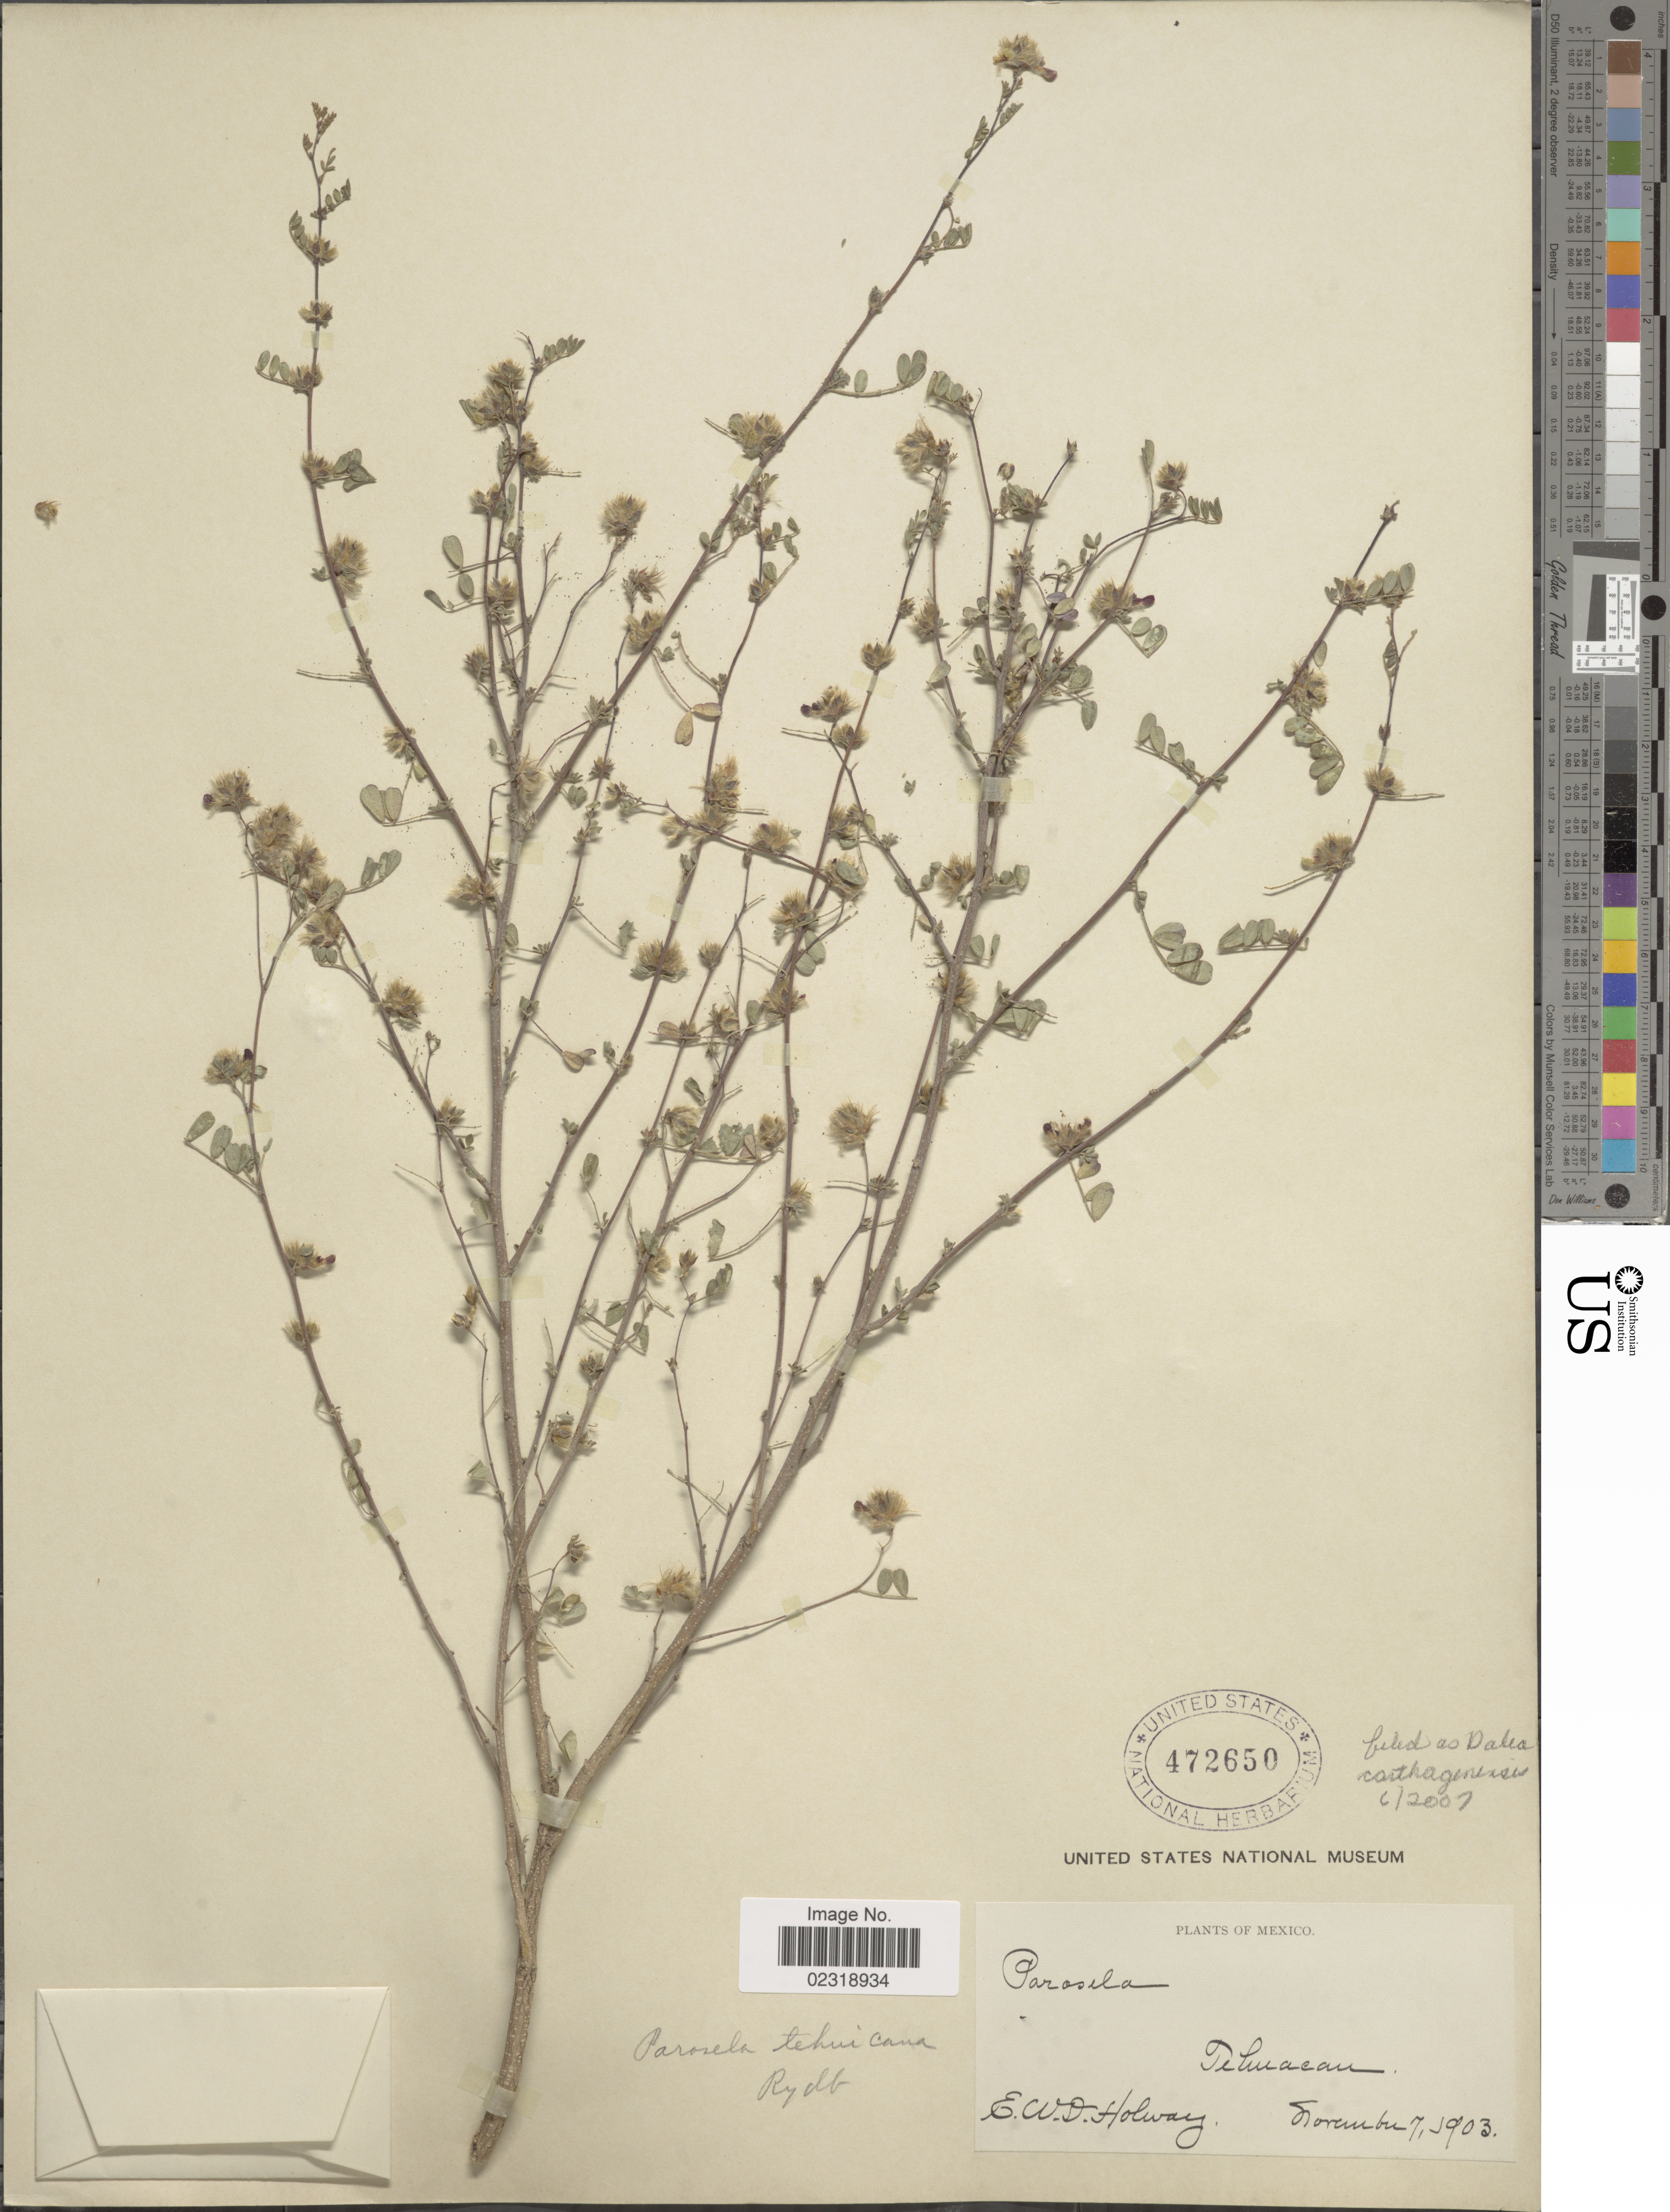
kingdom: Plantae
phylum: Tracheophyta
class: Magnoliopsida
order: Fabales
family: Fabaceae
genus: Dalea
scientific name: Dalea carthagenensis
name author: (Jacq.) J.F. Macbr.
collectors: E. W. D. Holway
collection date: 1903-11-07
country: Mexico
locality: Tehuacan.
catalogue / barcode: US 472650